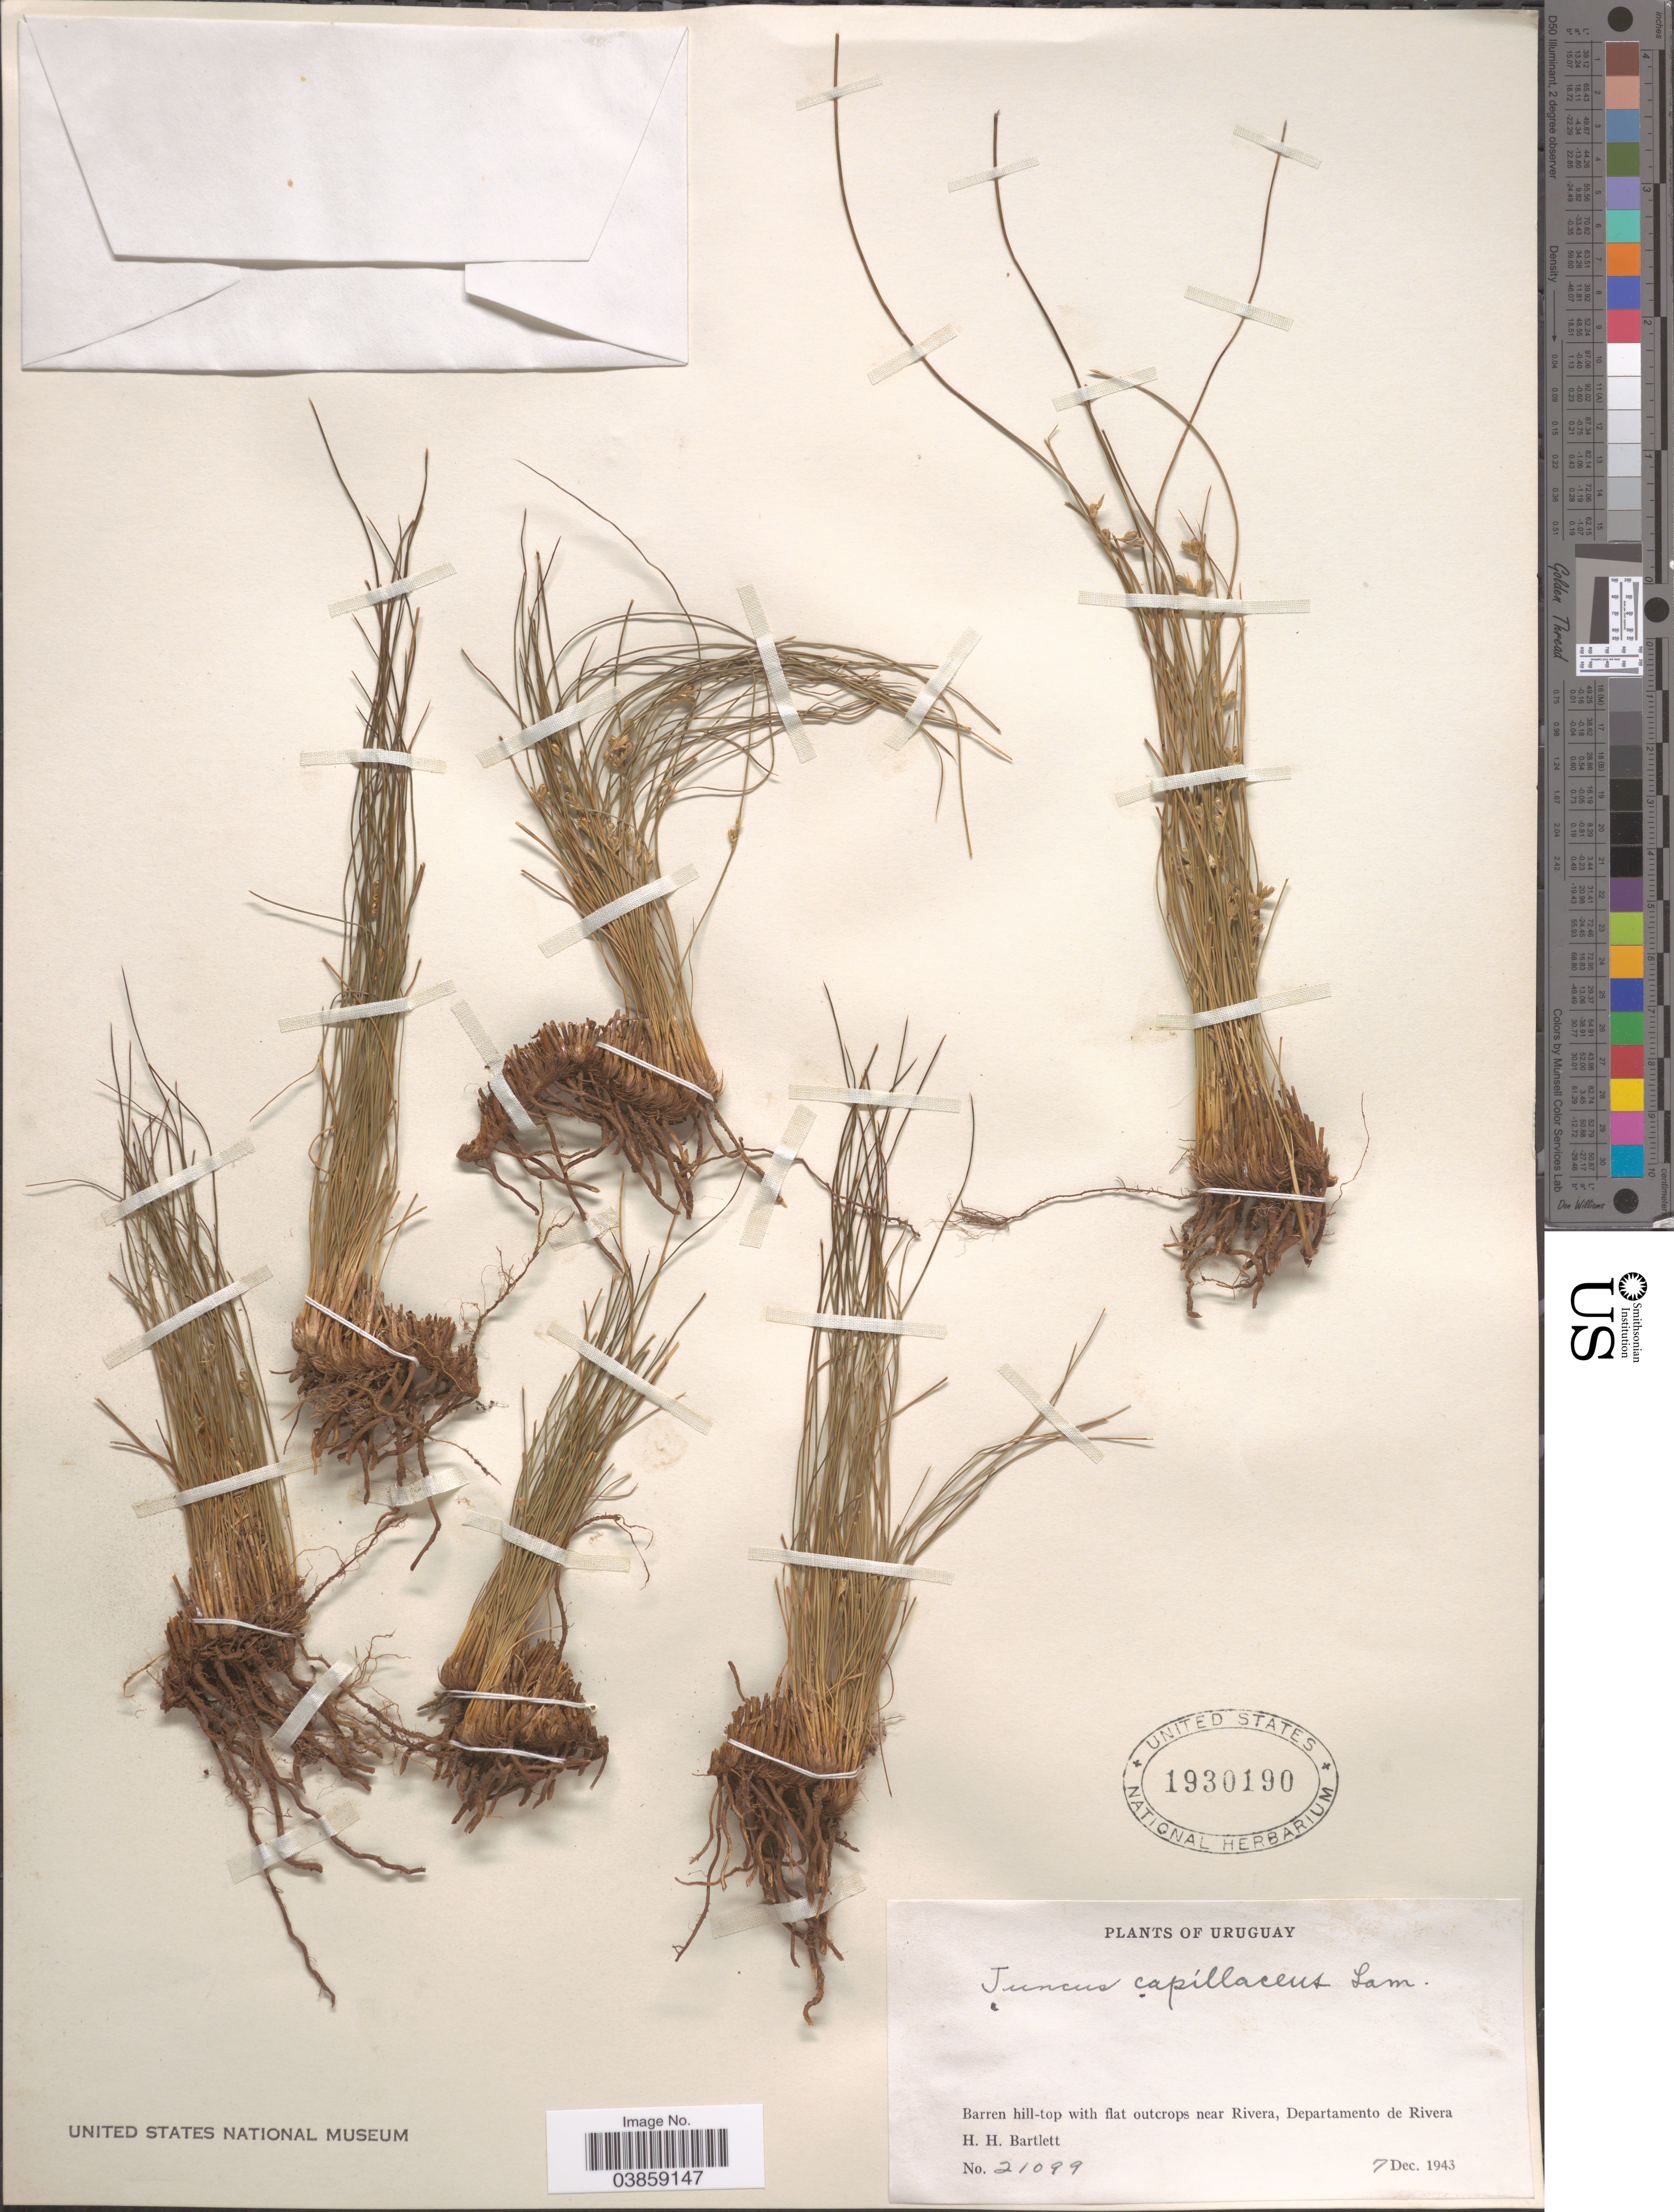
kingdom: Plantae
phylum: Tracheophyta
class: Liliopsida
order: Poales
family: Juncaceae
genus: Juncus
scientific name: Juncus capillaceus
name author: Lam.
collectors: H. H. Bartlett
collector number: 21099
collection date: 1943-12-07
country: Uruguay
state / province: Rivera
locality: Barren hill-top with flat outcrops near Rivera, Departamento de Rivera.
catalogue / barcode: US 1930190